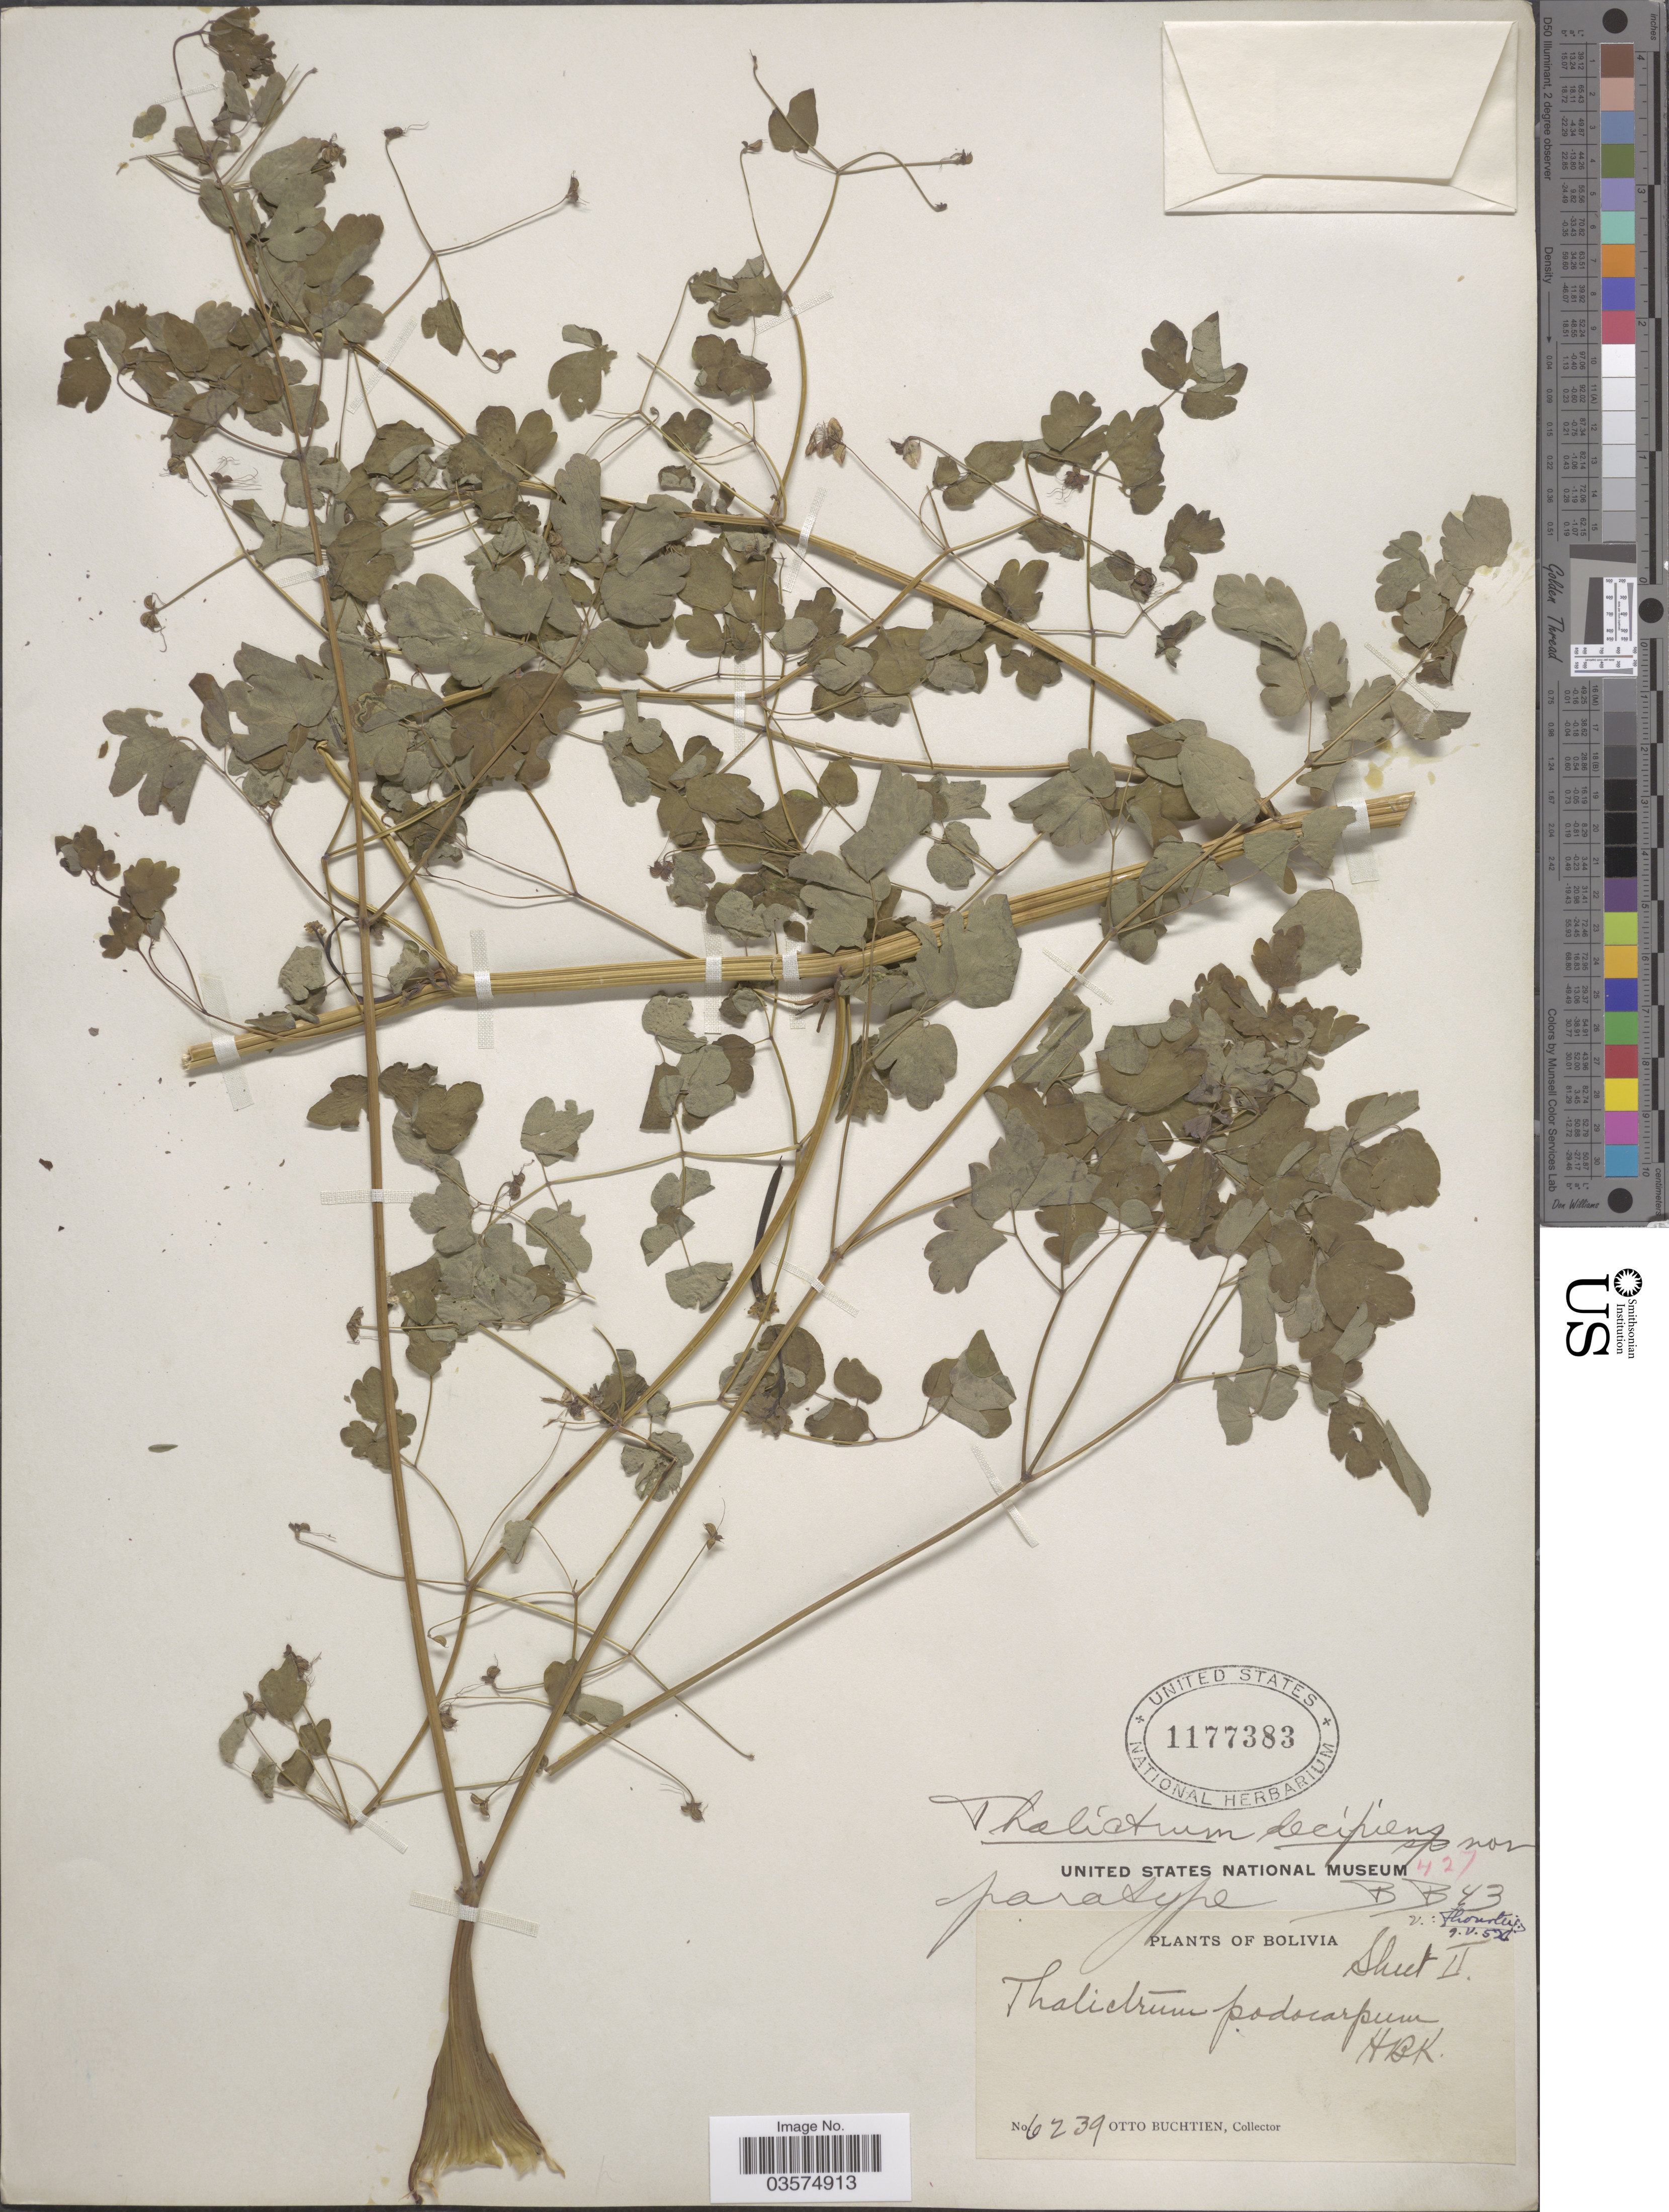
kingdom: Plantae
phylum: Tracheophyta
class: Magnoliopsida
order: Ranunculales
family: Ranunculaceae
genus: Thalictrum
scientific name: Thalictrum decipiens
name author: B. Boivin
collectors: O. Buchtien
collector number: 6239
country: Bolivia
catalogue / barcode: US 1177383